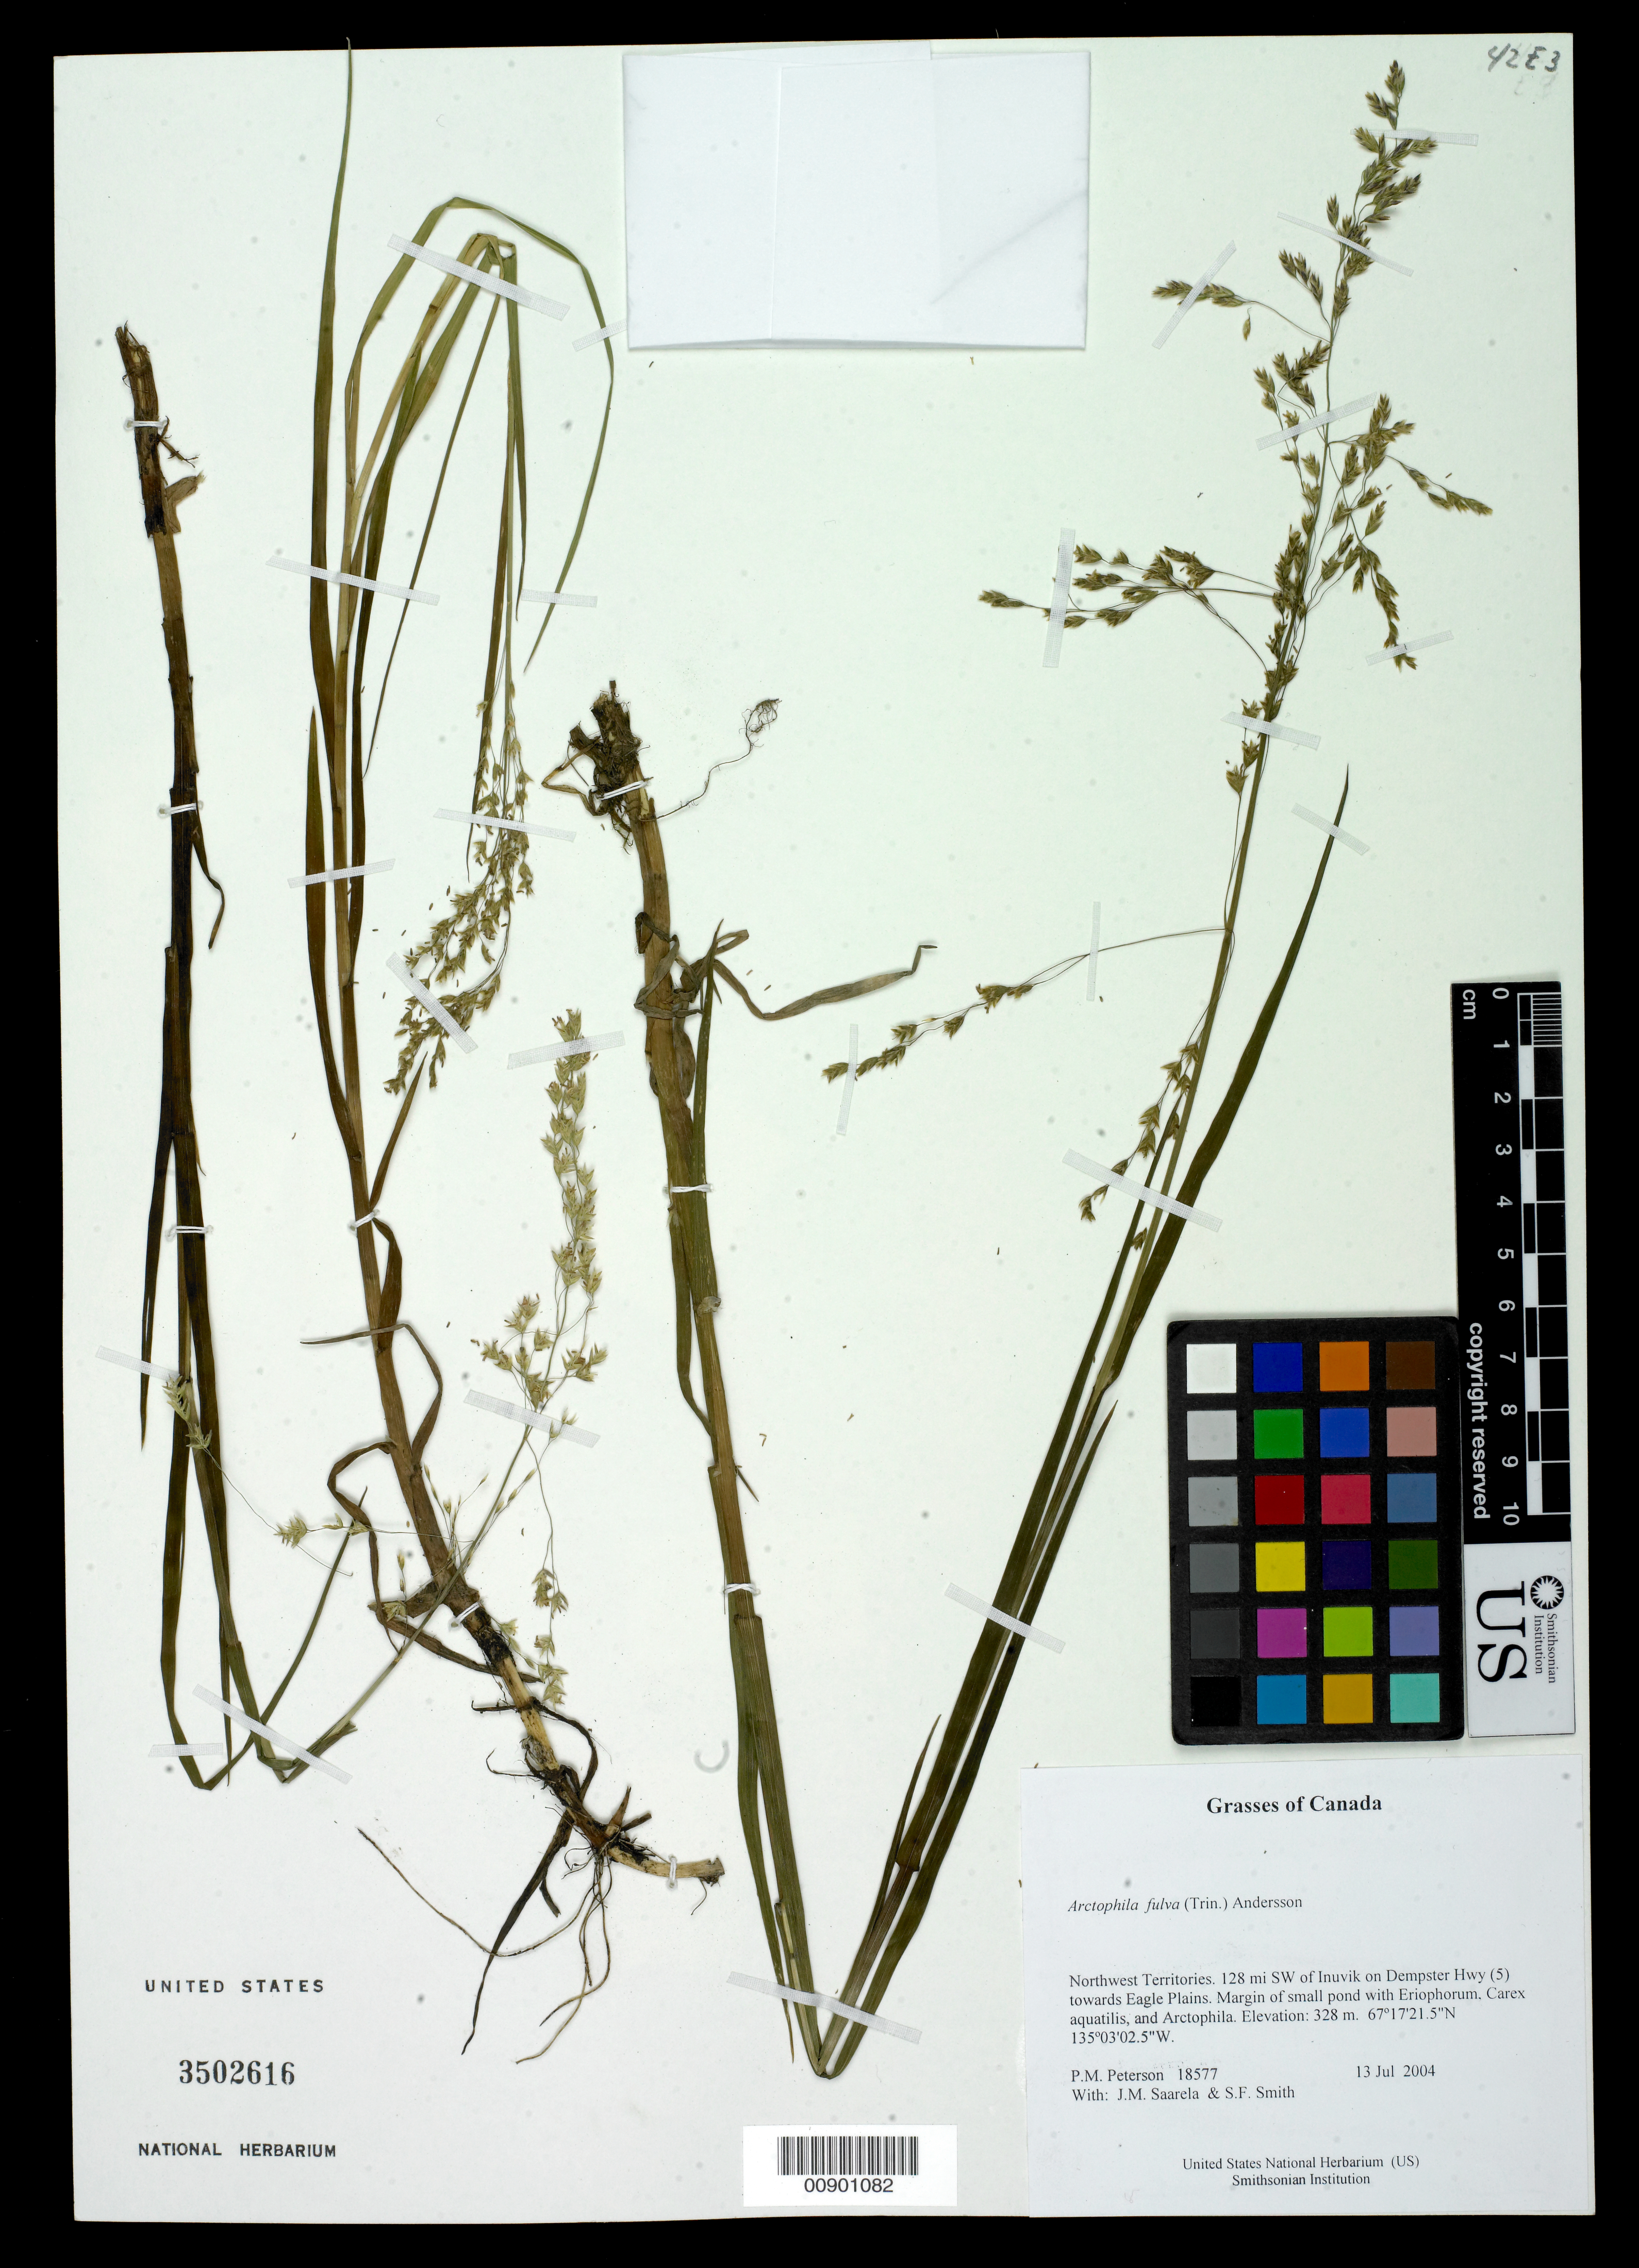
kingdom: Plantae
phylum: Tracheophyta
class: Liliopsida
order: Poales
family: Poaceae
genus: Arctophila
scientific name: Arctophila fulva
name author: (Trin.) Andersson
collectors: P. M. Peterson, J. Saarela & S.F. Smith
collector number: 18577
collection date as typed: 13 Jul 2004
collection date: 2004-07-13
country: Canada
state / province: Northwest Territories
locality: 128 mi SW of Inuvik on Dempster Hwy (5) towards Eagle Plains. Margin of small pond with Eriophorum, Carex aquatilis, and Arctophila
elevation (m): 328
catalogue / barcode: US 3502616